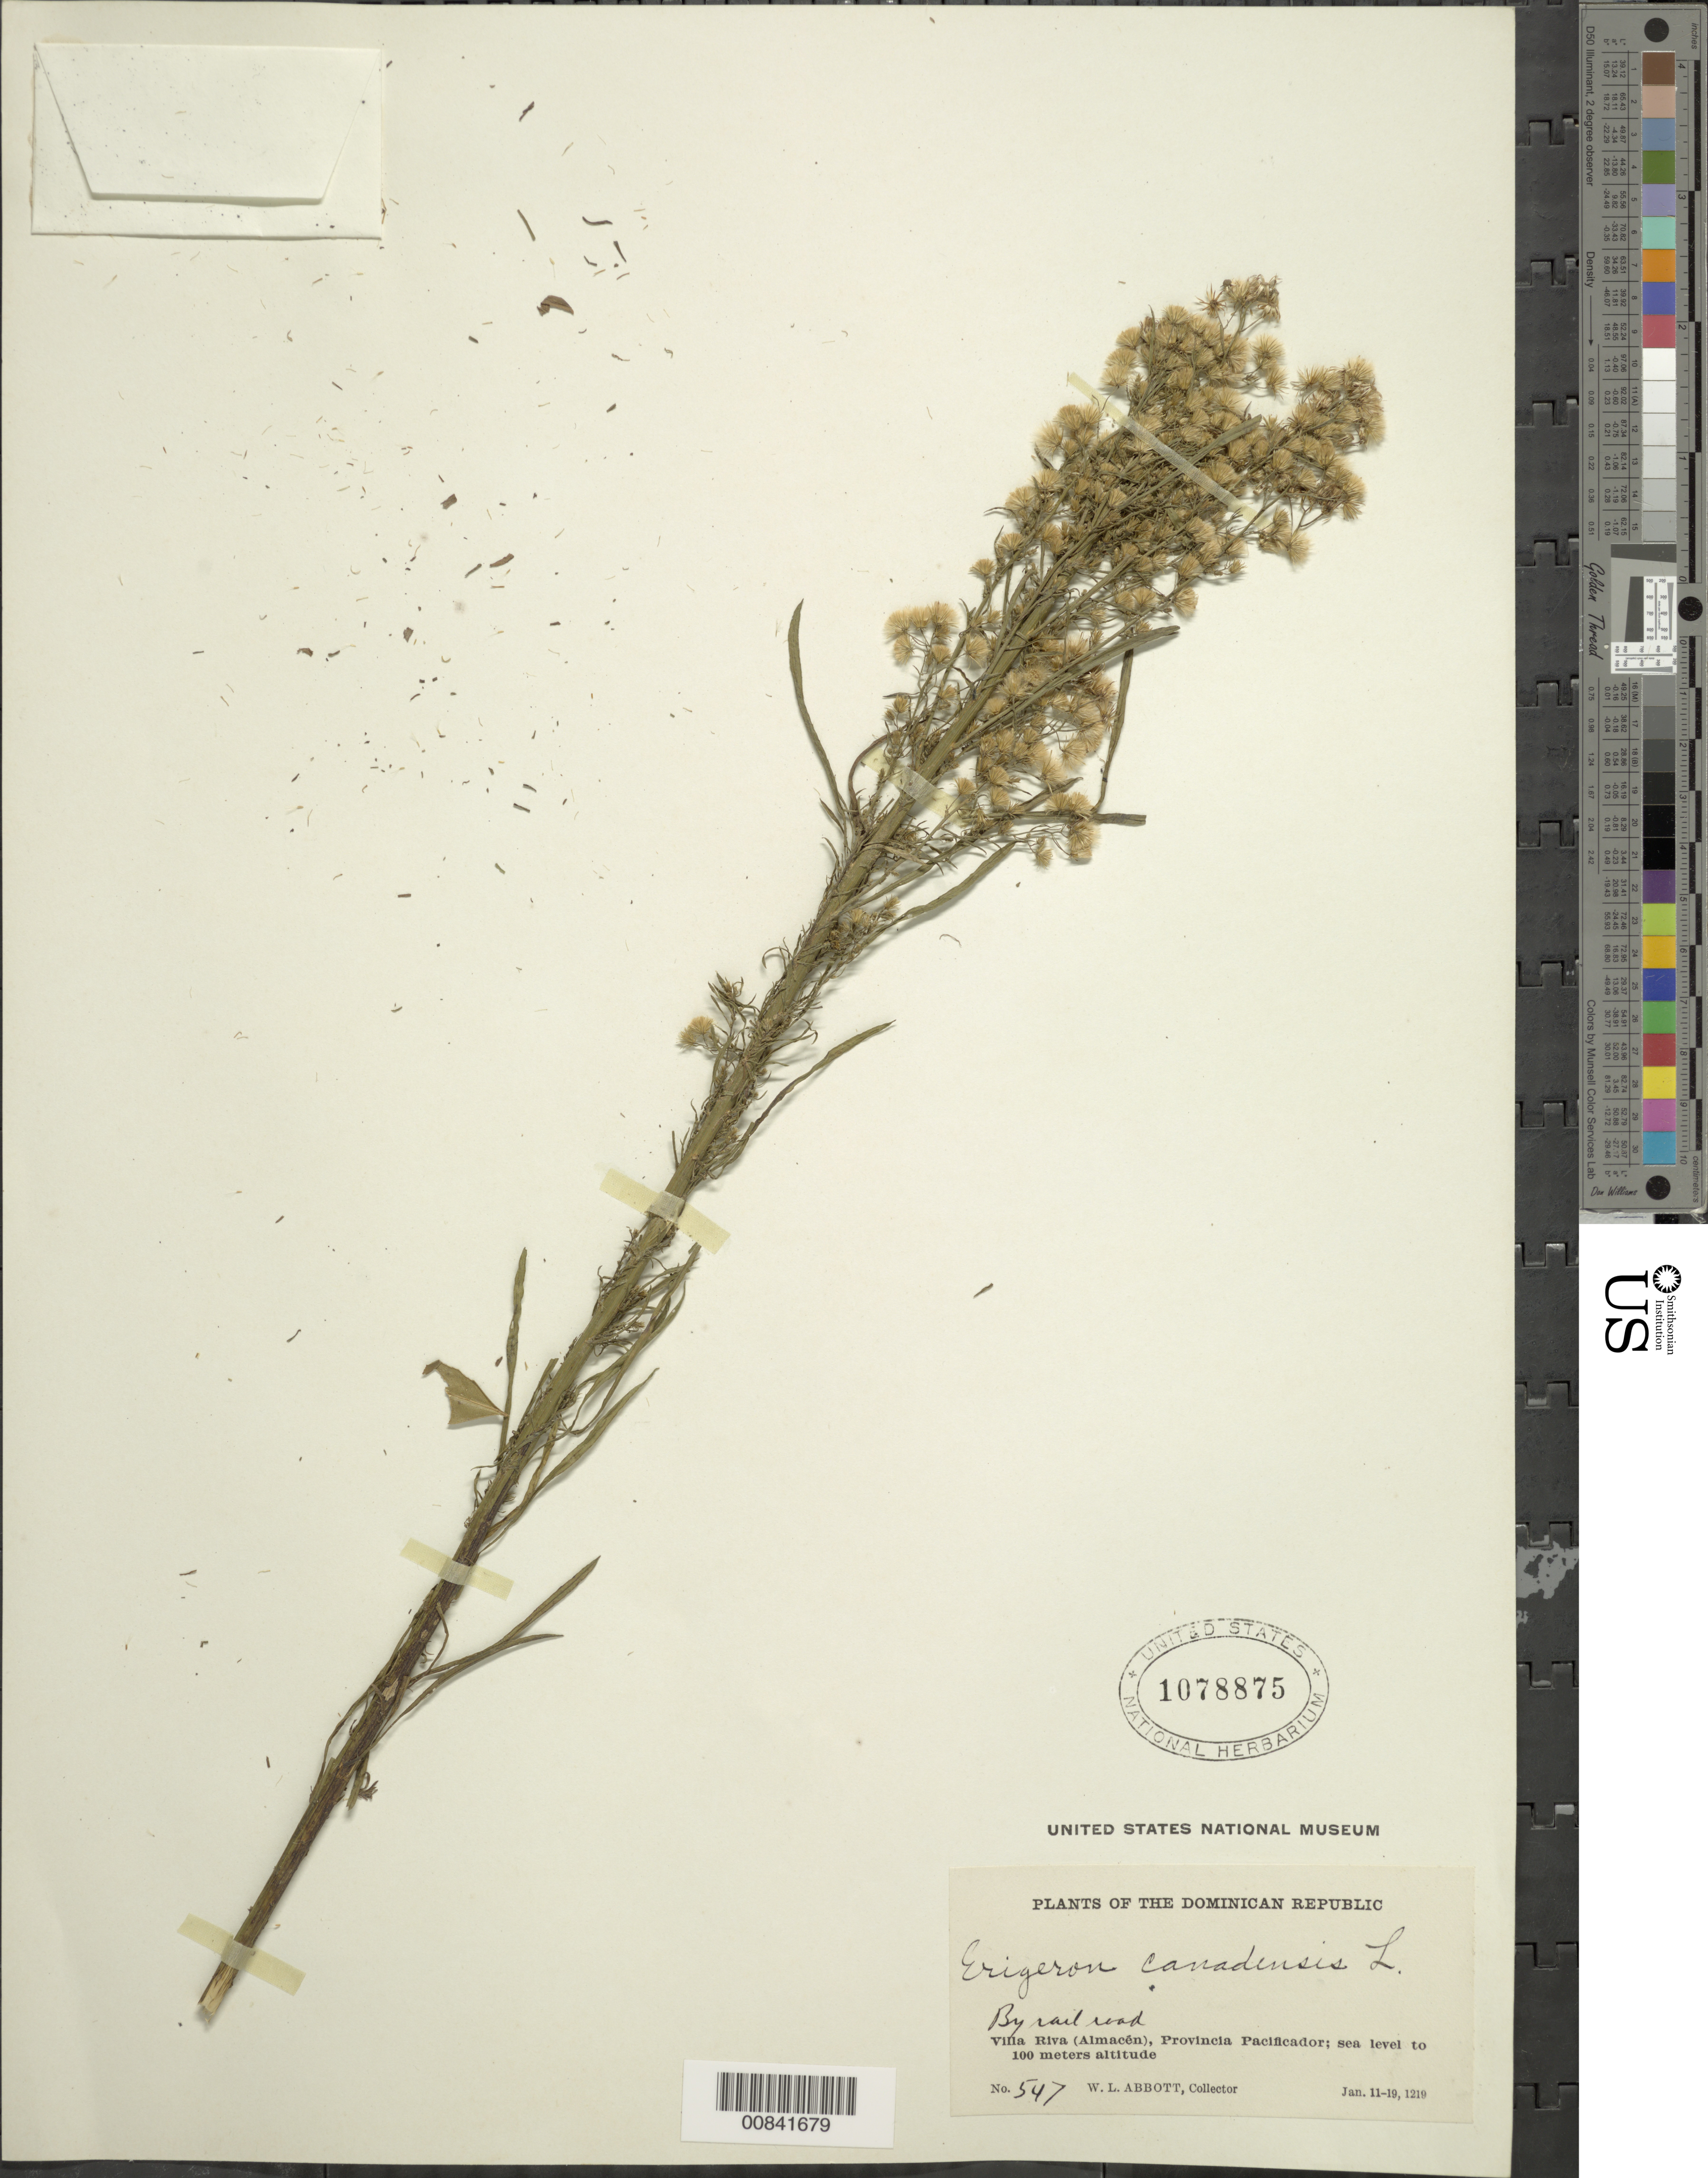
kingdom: Plantae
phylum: Tracheophyta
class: Magnoliopsida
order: Asterales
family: Asteraceae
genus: Conyza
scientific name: Conyza canadensis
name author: (L.) Cronq.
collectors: W. L. Abbott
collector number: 547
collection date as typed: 11 Jan 1912 to 19 Jan 1912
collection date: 1912-01-11/1912-01-19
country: Dominican Republic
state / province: Duarte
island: Hispaniola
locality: Villa Riva (Almacén), by railroad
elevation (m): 0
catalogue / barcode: US 1078875